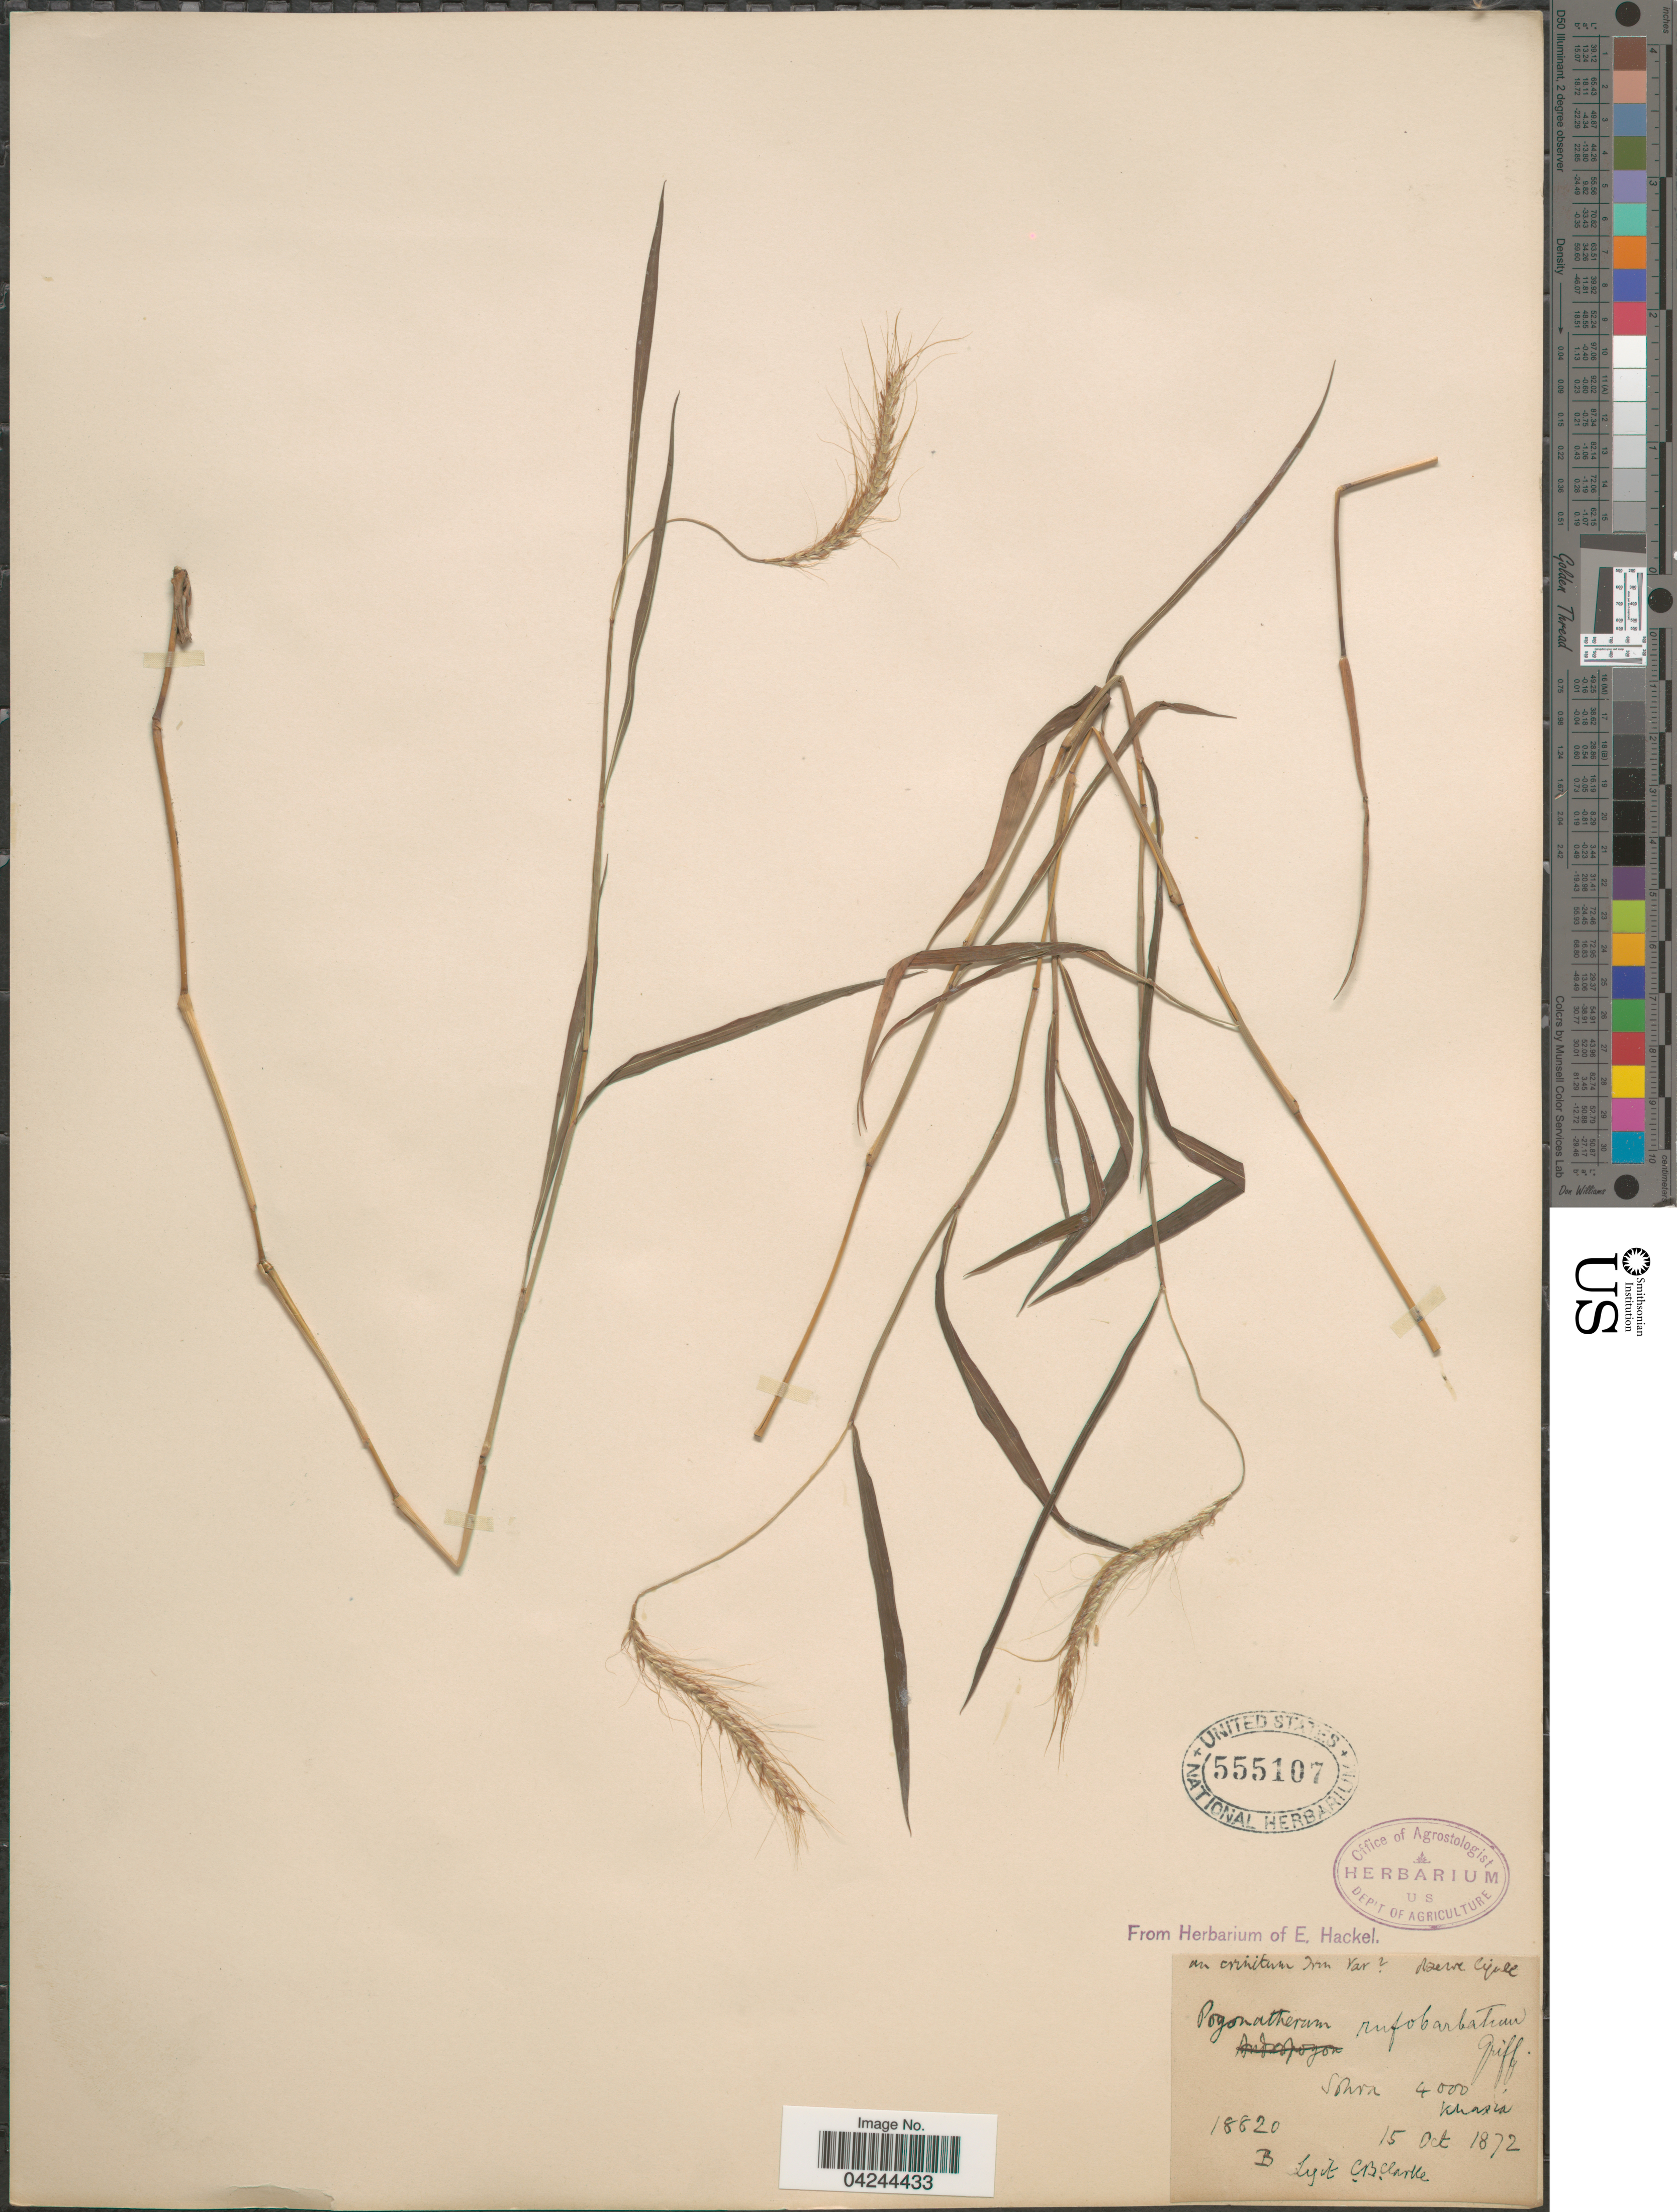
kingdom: Plantae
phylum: Tracheophyta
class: Liliopsida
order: Poales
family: Poaceae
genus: Pogonatherum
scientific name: Pogonatherum paniceum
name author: (Lam.) Hack.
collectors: C. B. Clarke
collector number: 18820B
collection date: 1872-10-15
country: India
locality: Sohra. Khasia.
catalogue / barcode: US 555107